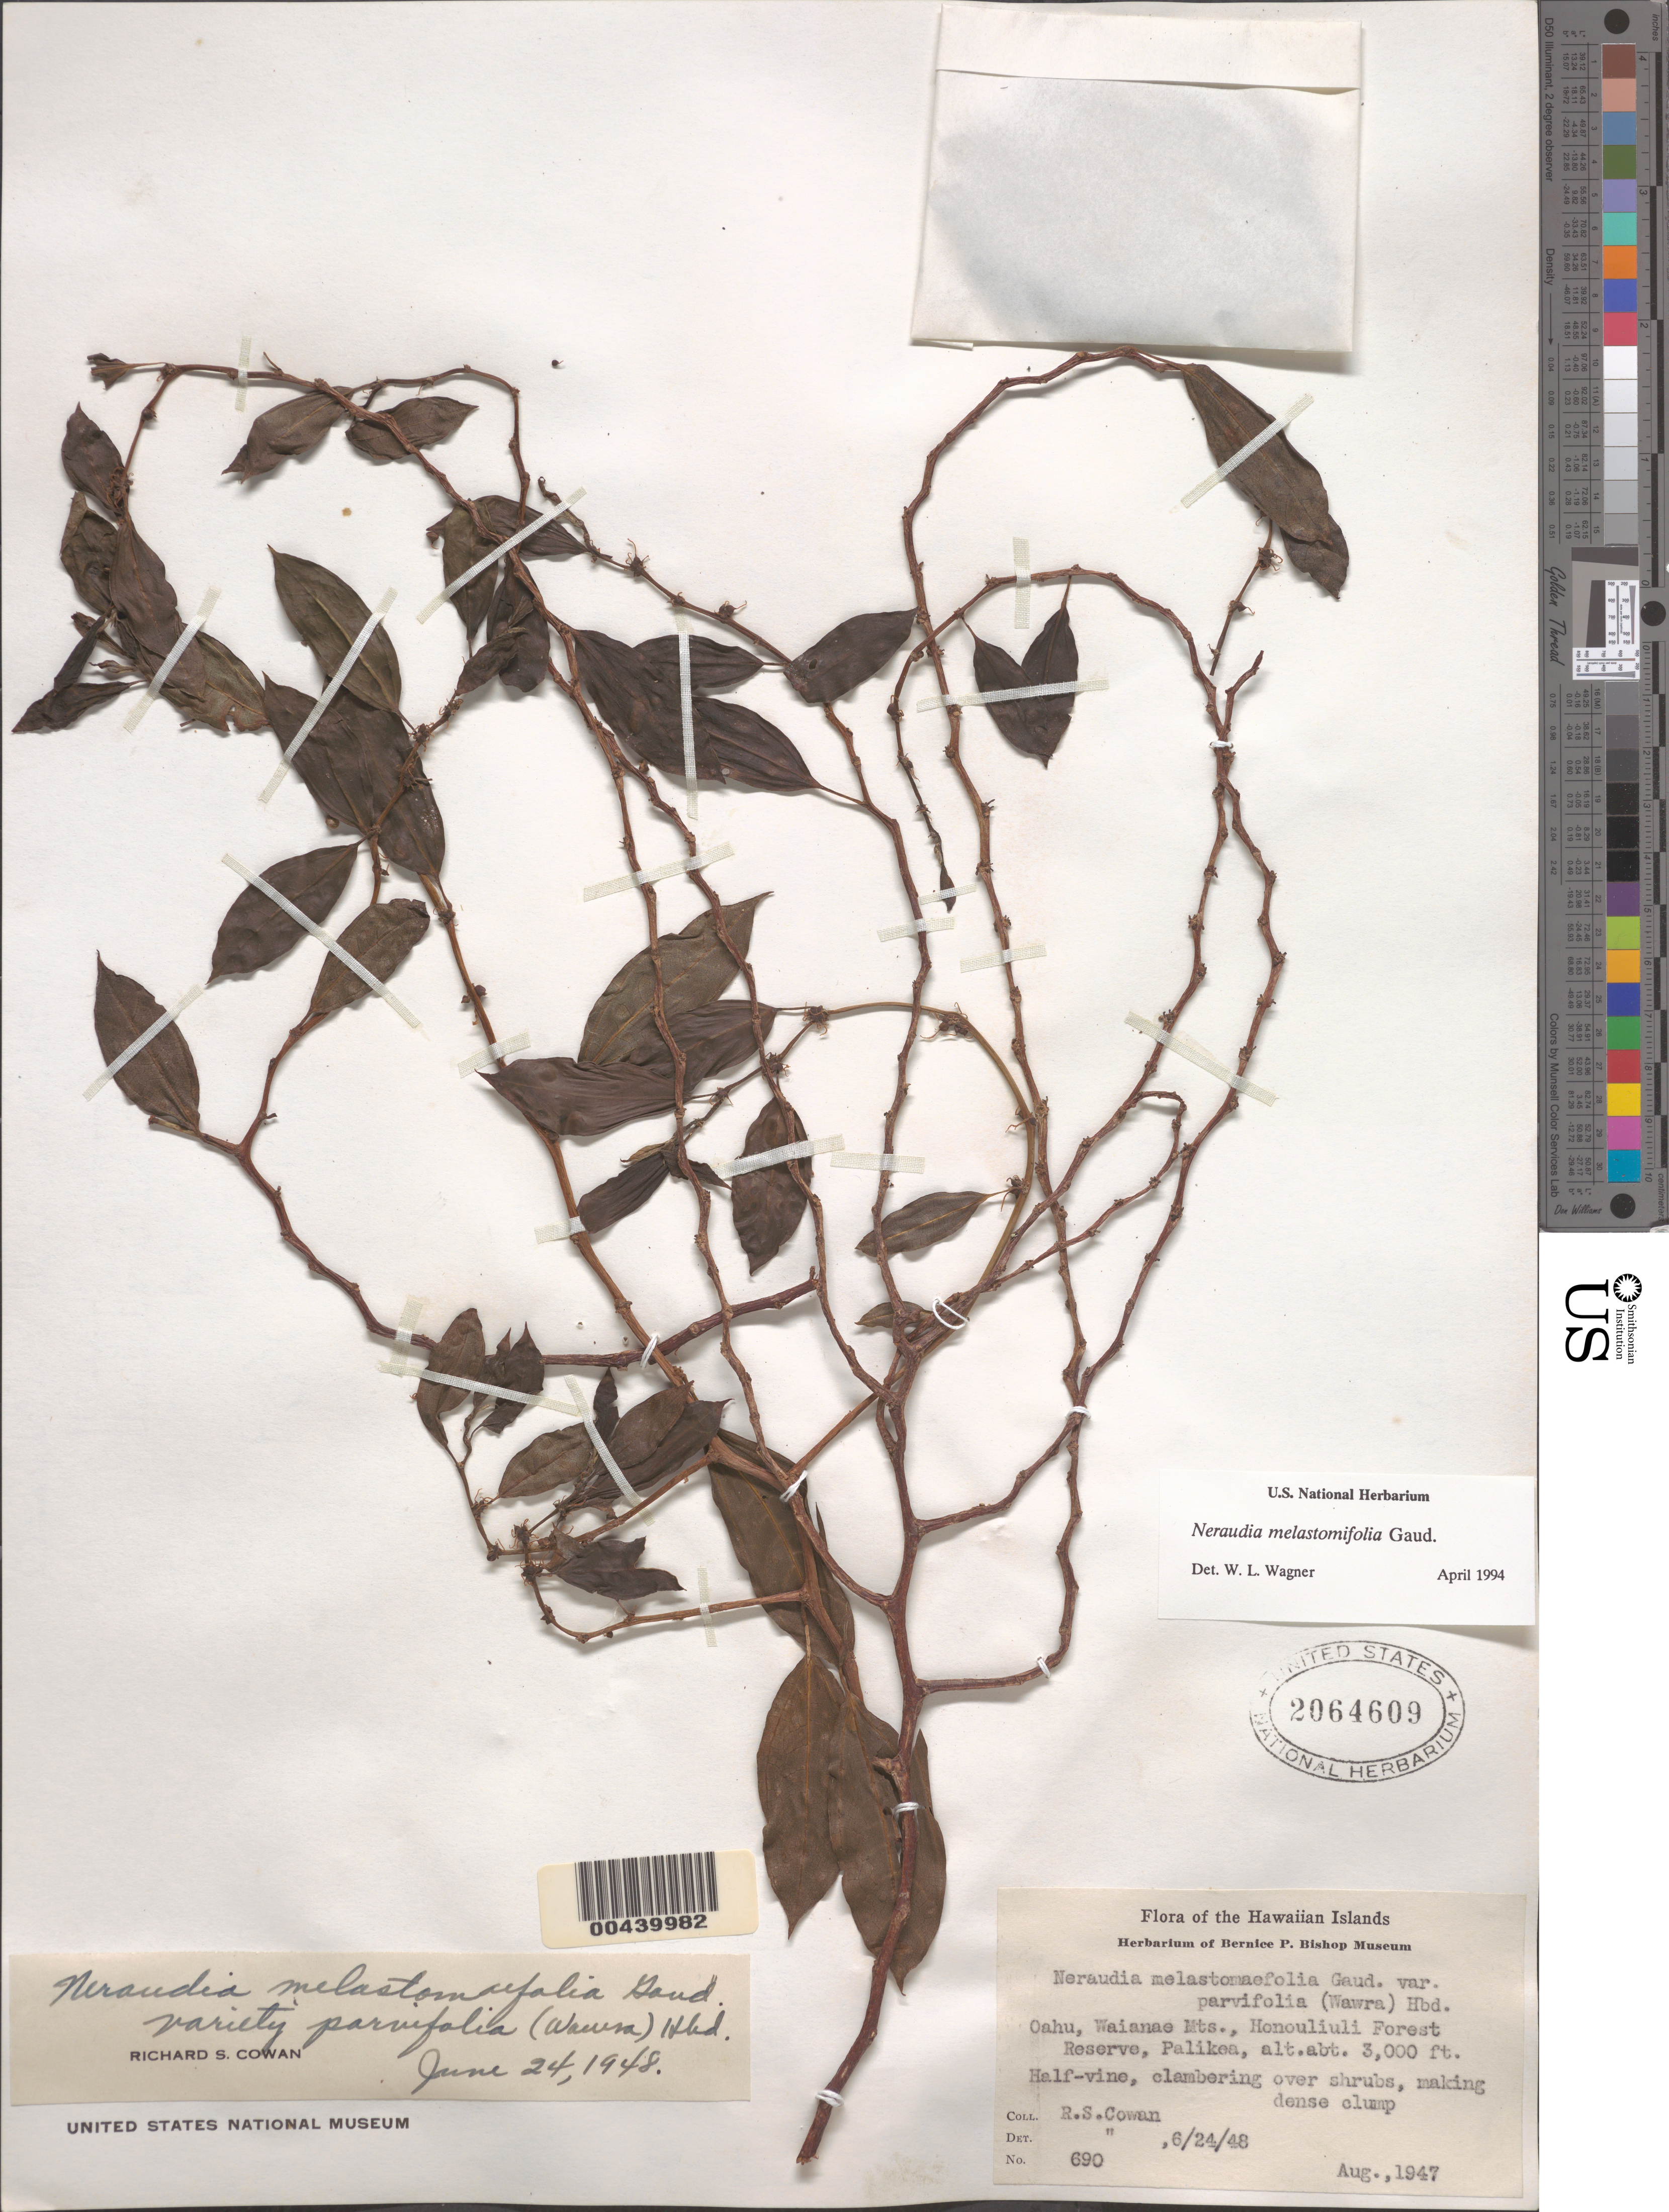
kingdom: Plantae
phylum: Tracheophyta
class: Magnoliopsida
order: Rosales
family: Urticaceae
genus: Neraudia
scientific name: Neraudia melastomifolia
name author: Gaudich.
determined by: Wagner, W. L., (BOT), Smithsonian Institution - National Museum of Natural History (UNITED STATES)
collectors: R. S. Cowan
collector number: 690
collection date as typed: Aug 1947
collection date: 1947-08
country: United States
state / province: Hawaii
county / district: Honolulu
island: Oahu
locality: Waianae Mountains, Honouliuli Forest Reserve, Palikea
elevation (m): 914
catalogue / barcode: US 2064609